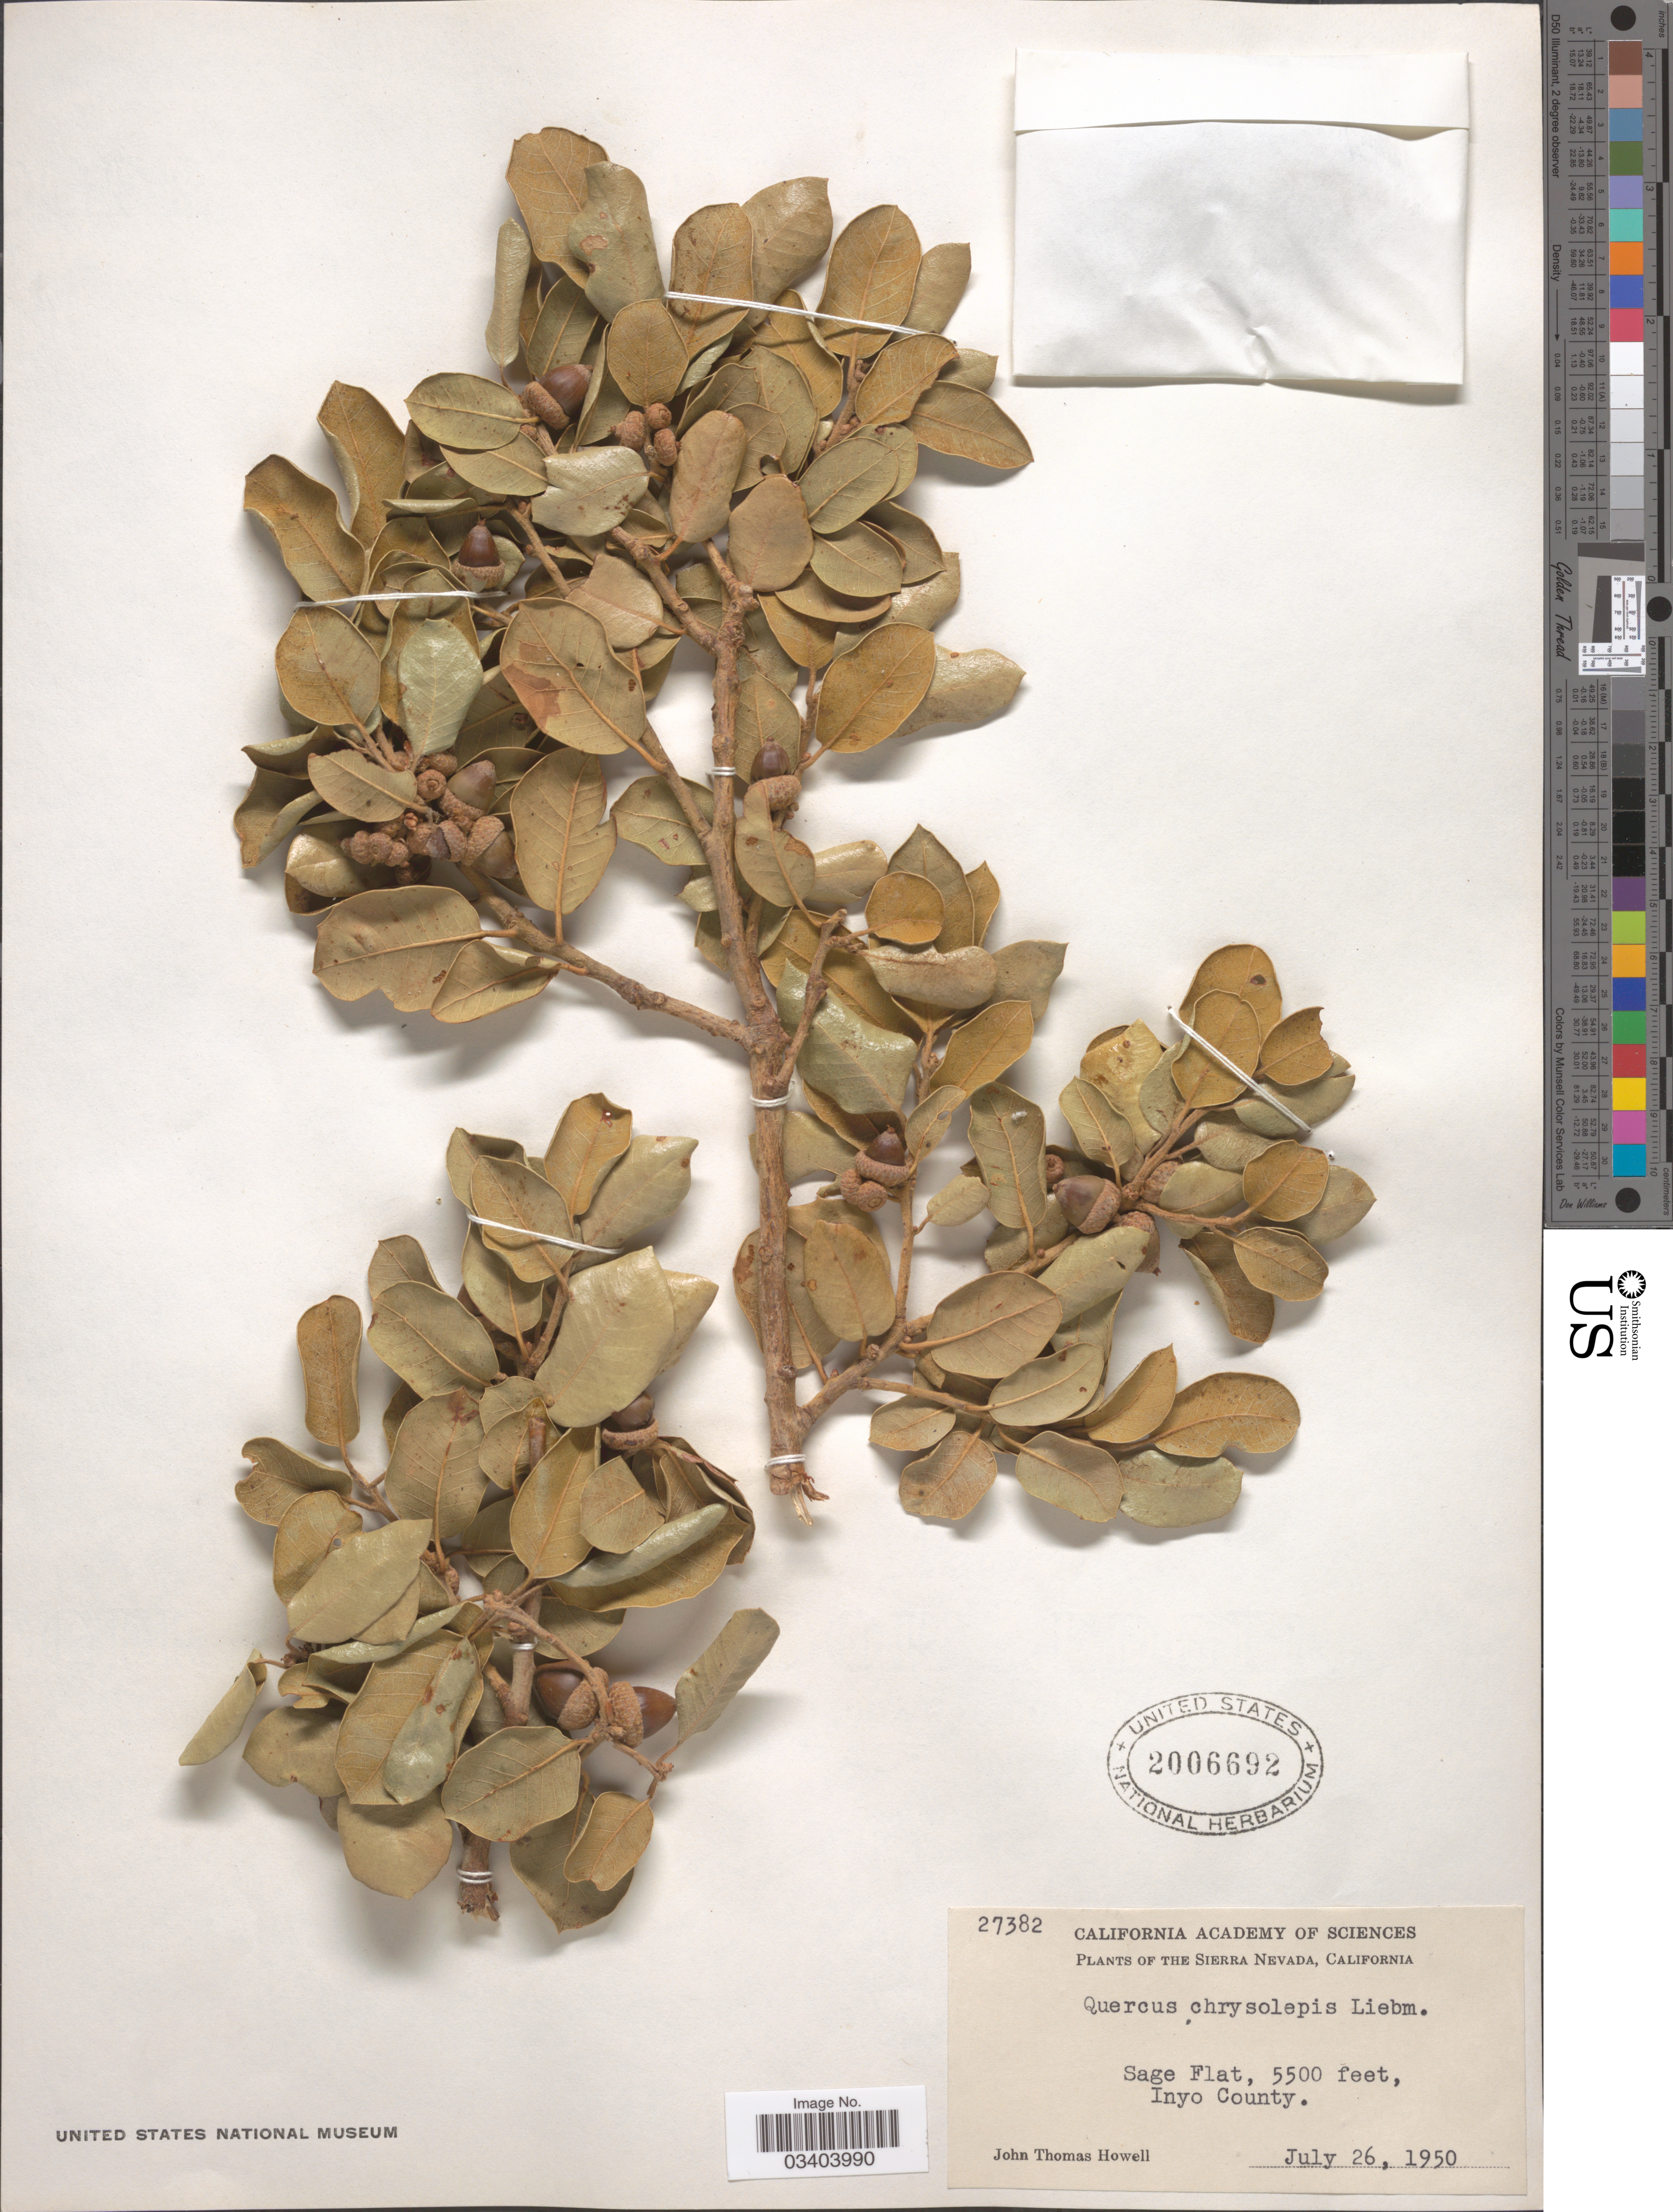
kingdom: Plantae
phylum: Tracheophyta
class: Magnoliopsida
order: Fagales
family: Fagaceae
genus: Quercus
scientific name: Quercus chrysolepis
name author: Liebm.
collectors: J. T. Howell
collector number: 27382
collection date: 1950-07-26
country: United States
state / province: California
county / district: Inyo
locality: The Sierra Nevada. Sage Flat, Inyo County.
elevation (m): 1676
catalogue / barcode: US 2006692